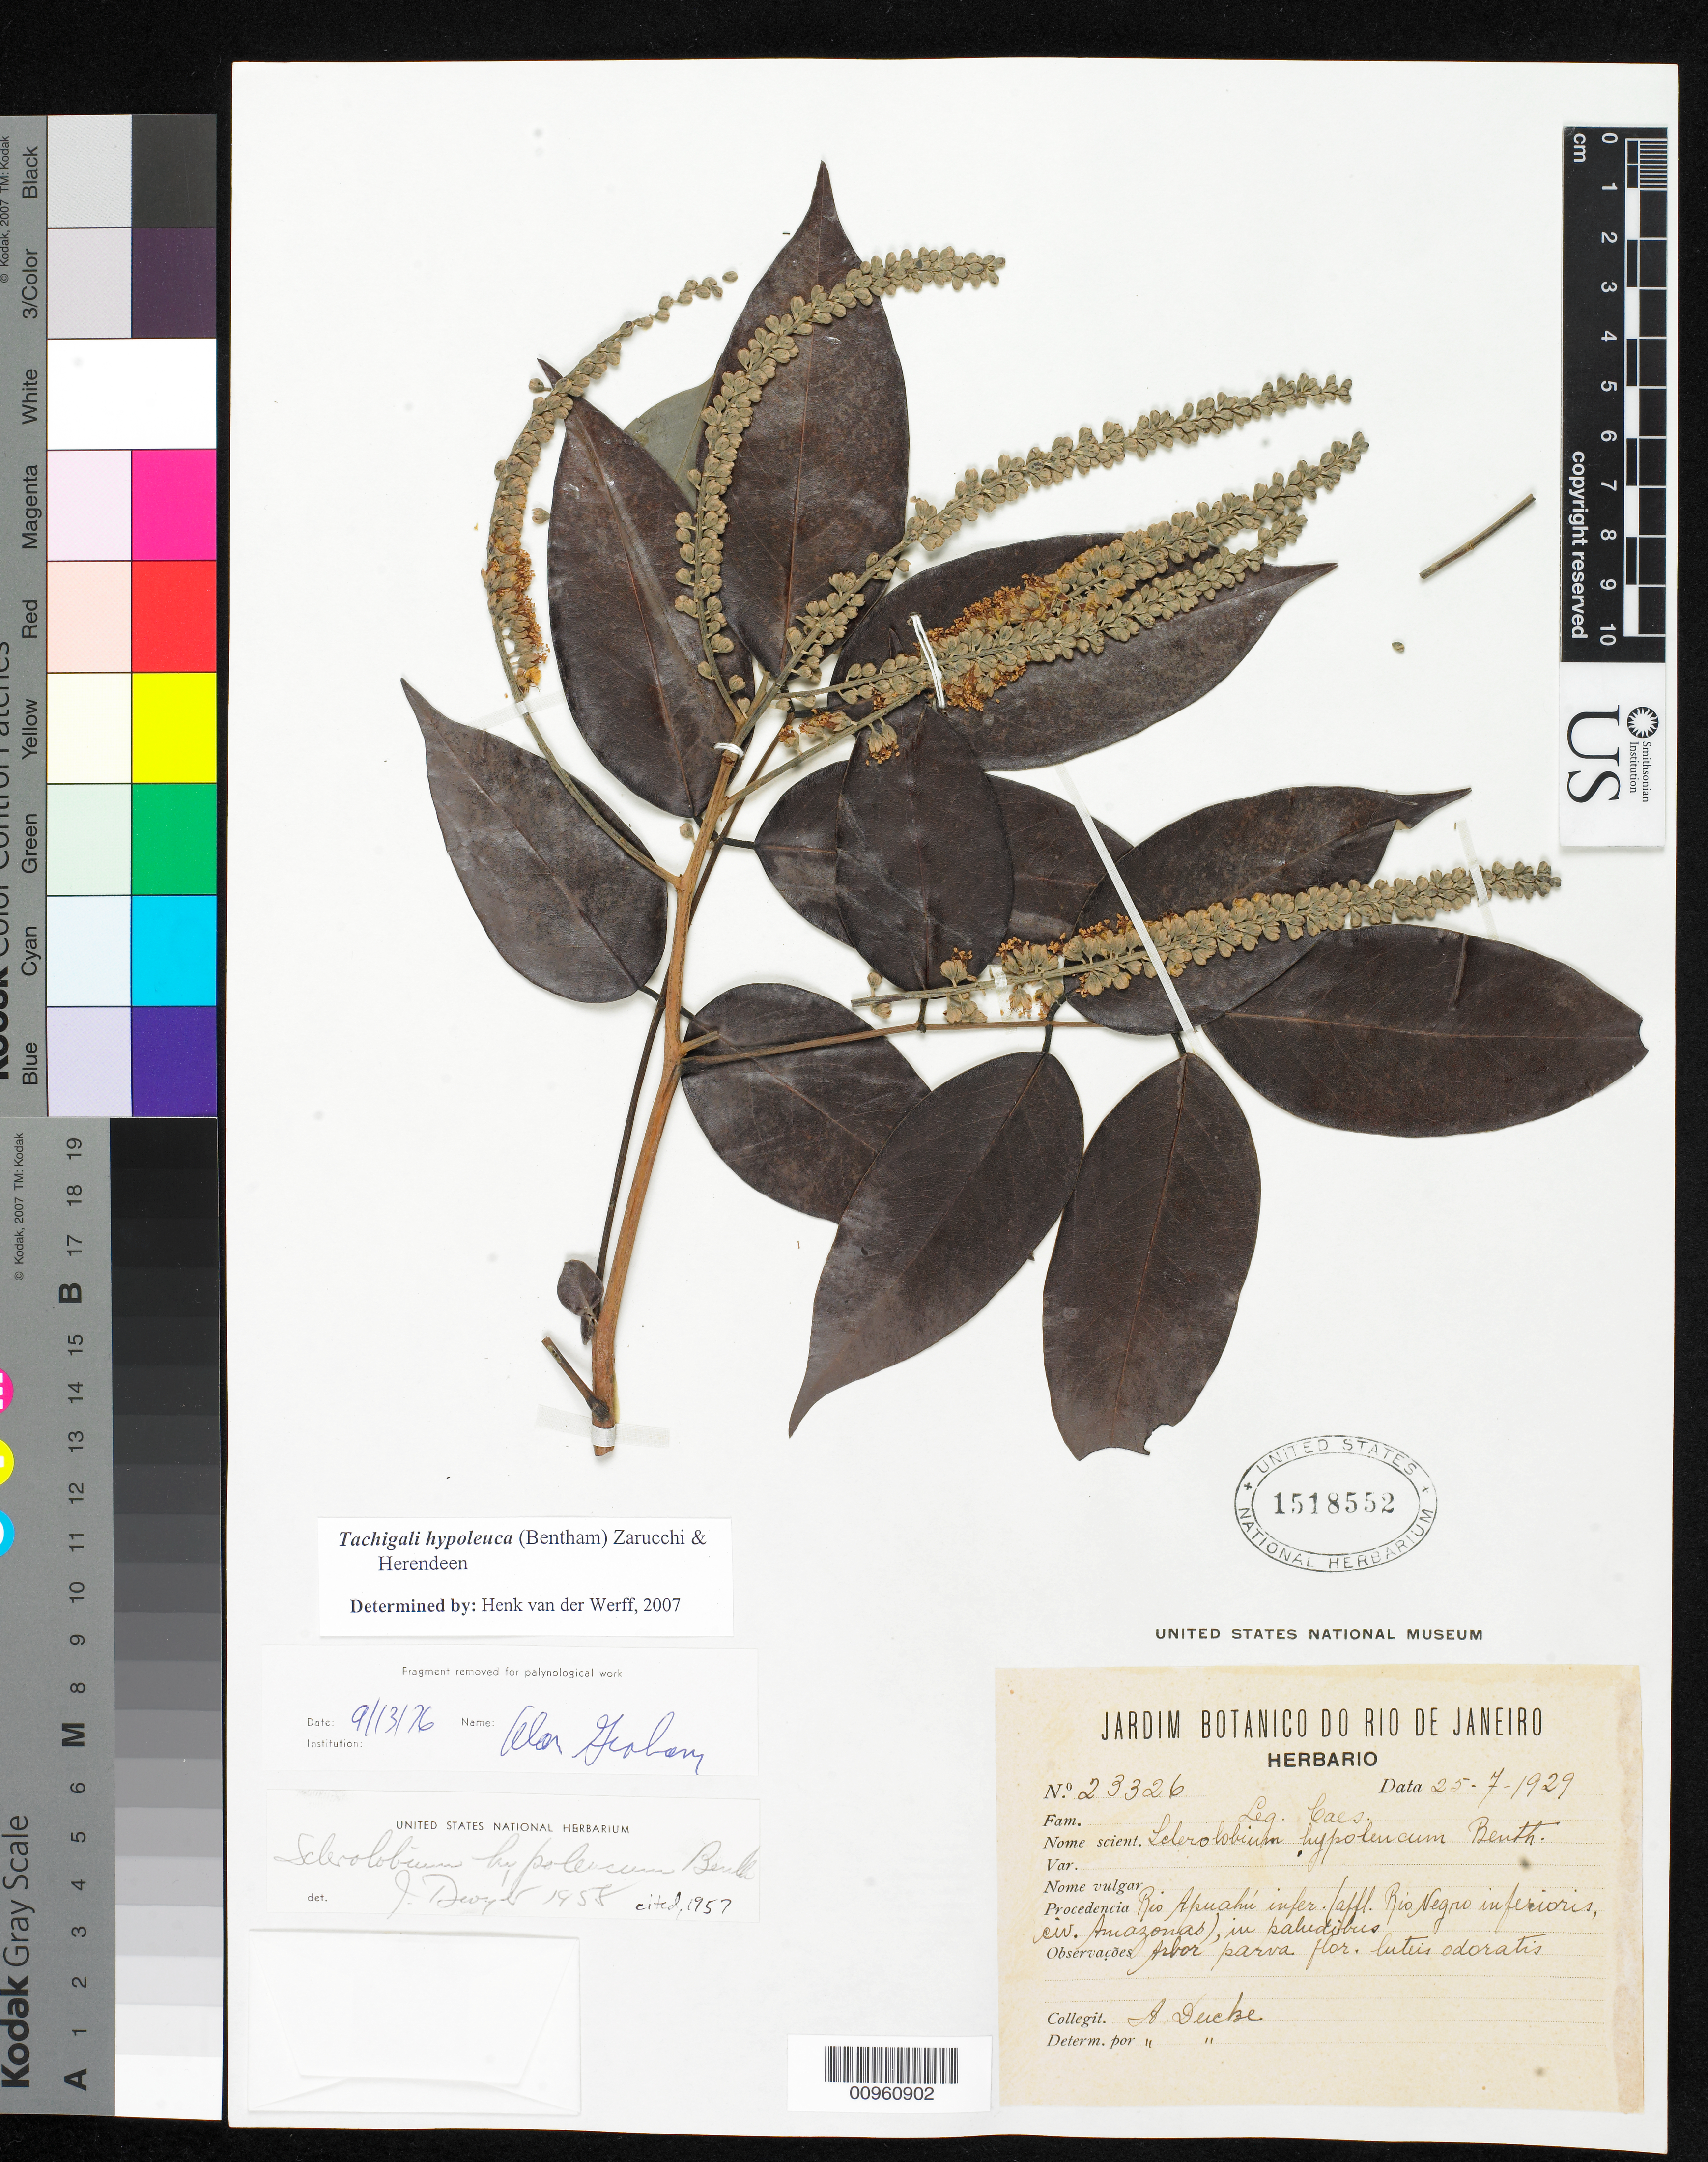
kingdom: Plantae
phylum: Tracheophyta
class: Magnoliopsida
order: Fabales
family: Fabaceae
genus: Tachigali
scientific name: Tachigali hypoleuca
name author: (Benth.) Zarucchi & Herend.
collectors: A. Ducke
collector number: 23326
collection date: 1929-07-25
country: Brazil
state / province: Amazonas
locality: Rio Apuahu infer. (affl. Rio Negro inferioris, civ. Amazonas), in paludibus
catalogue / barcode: US 1518552